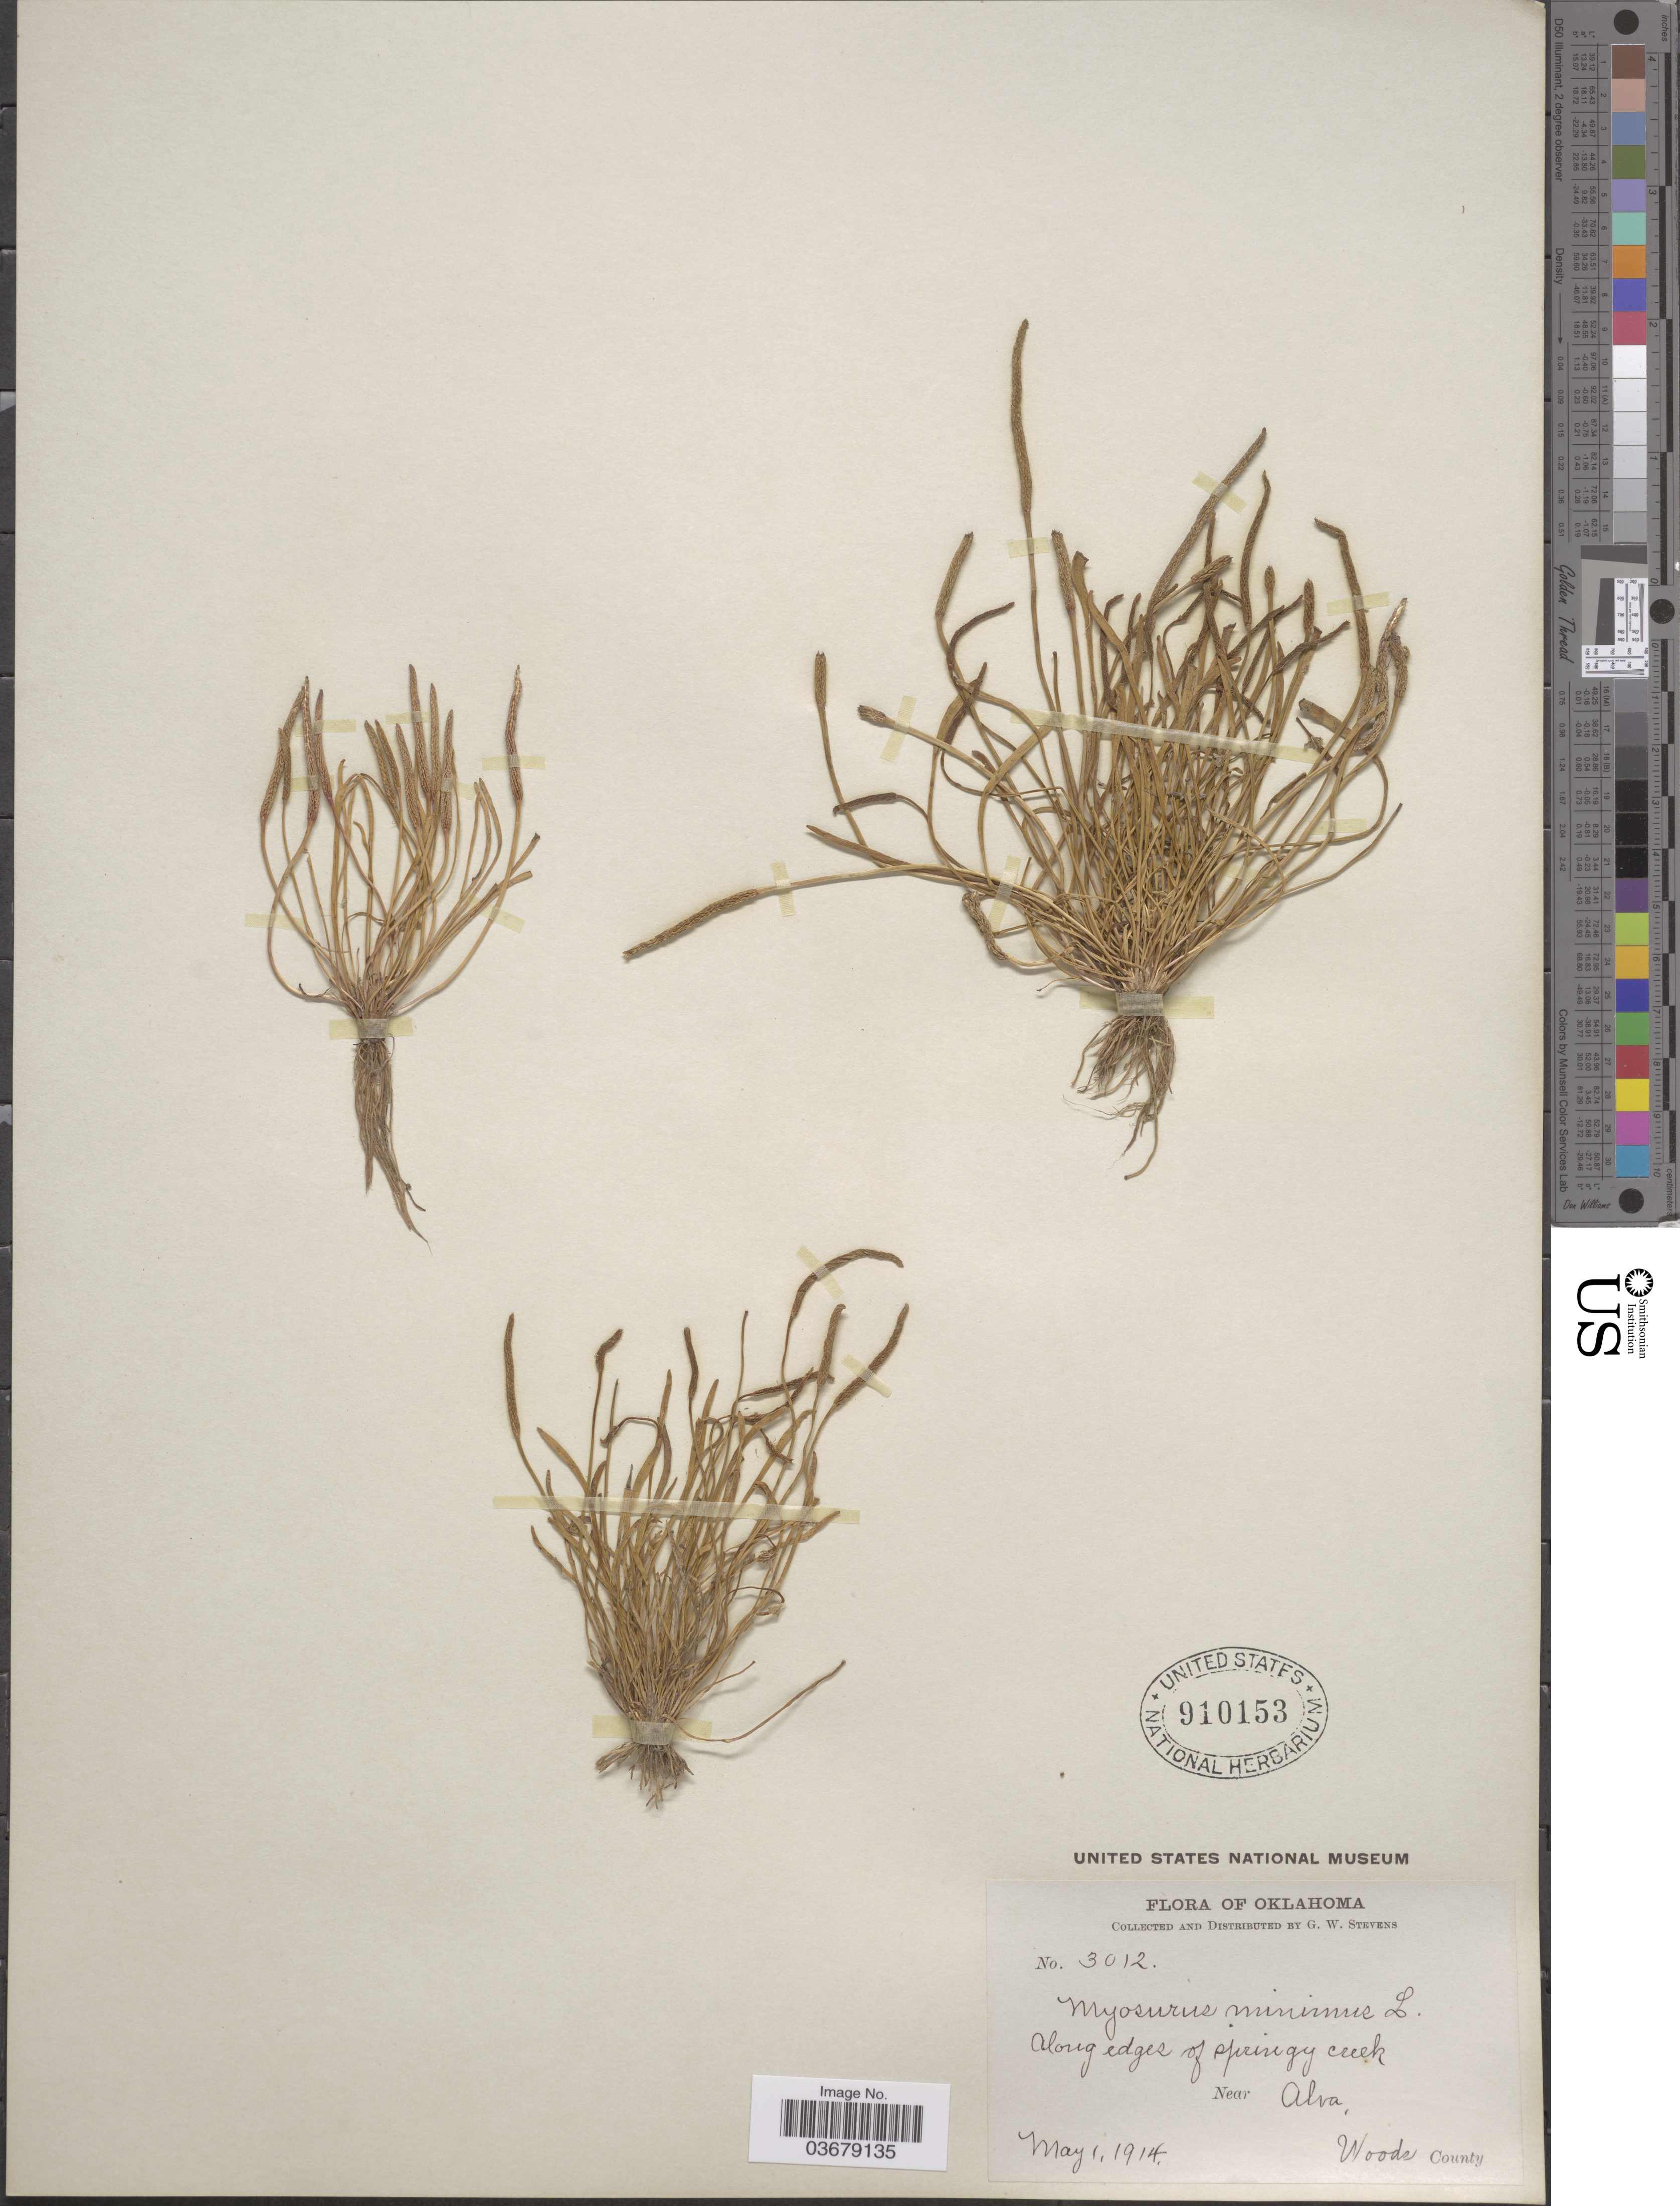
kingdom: Plantae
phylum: Tracheophyta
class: Magnoliopsida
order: Ranunculales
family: Ranunculaceae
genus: Myosurus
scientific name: Myosurus minimus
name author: L.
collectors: G. W. Stevens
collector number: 3012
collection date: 1914-05-01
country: United States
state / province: Oklahoma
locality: Near Alva, Woods County.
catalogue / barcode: US 910153